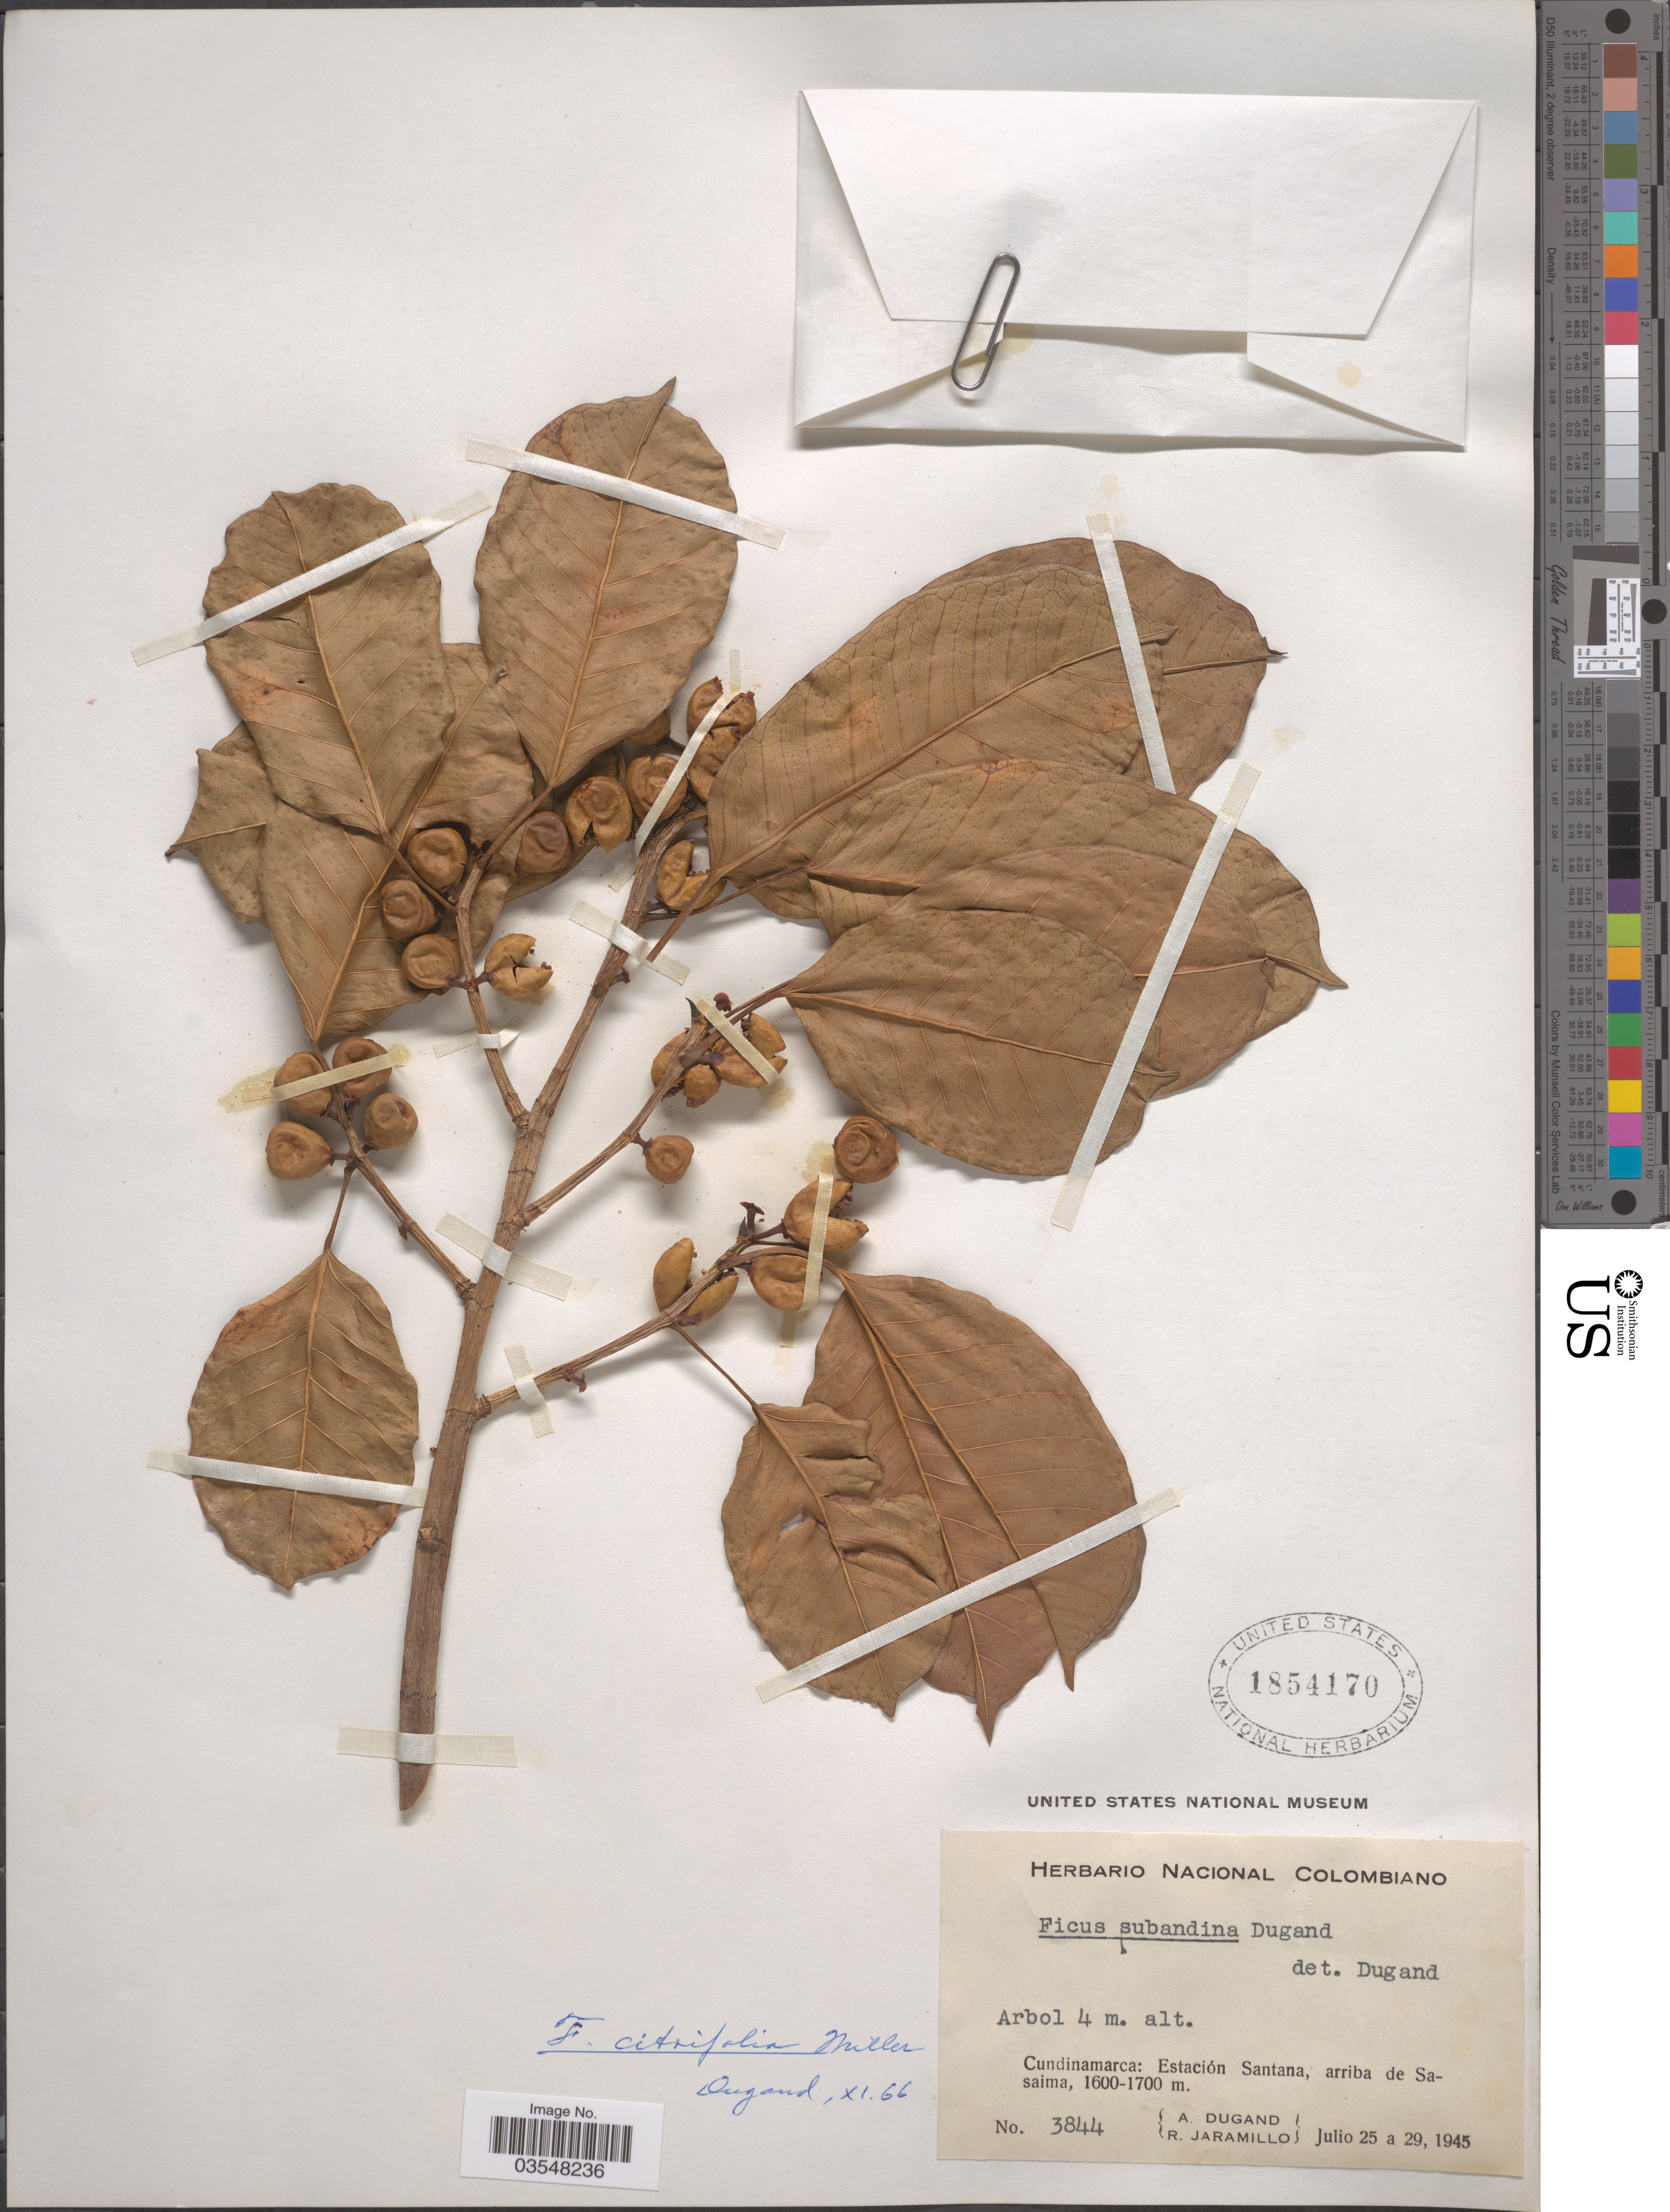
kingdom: Plantae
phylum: Tracheophyta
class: Magnoliopsida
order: Rosales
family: Moraceae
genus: Ficus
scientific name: Ficus citrifolia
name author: Mill.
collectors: A. Dugand & R. Jaramillo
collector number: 3844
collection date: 1945-07-25/1945-07-29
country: Colombia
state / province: Cundinamarca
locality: Estación Santana, arriba de Sasaima.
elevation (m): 1600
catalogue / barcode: US 1854170